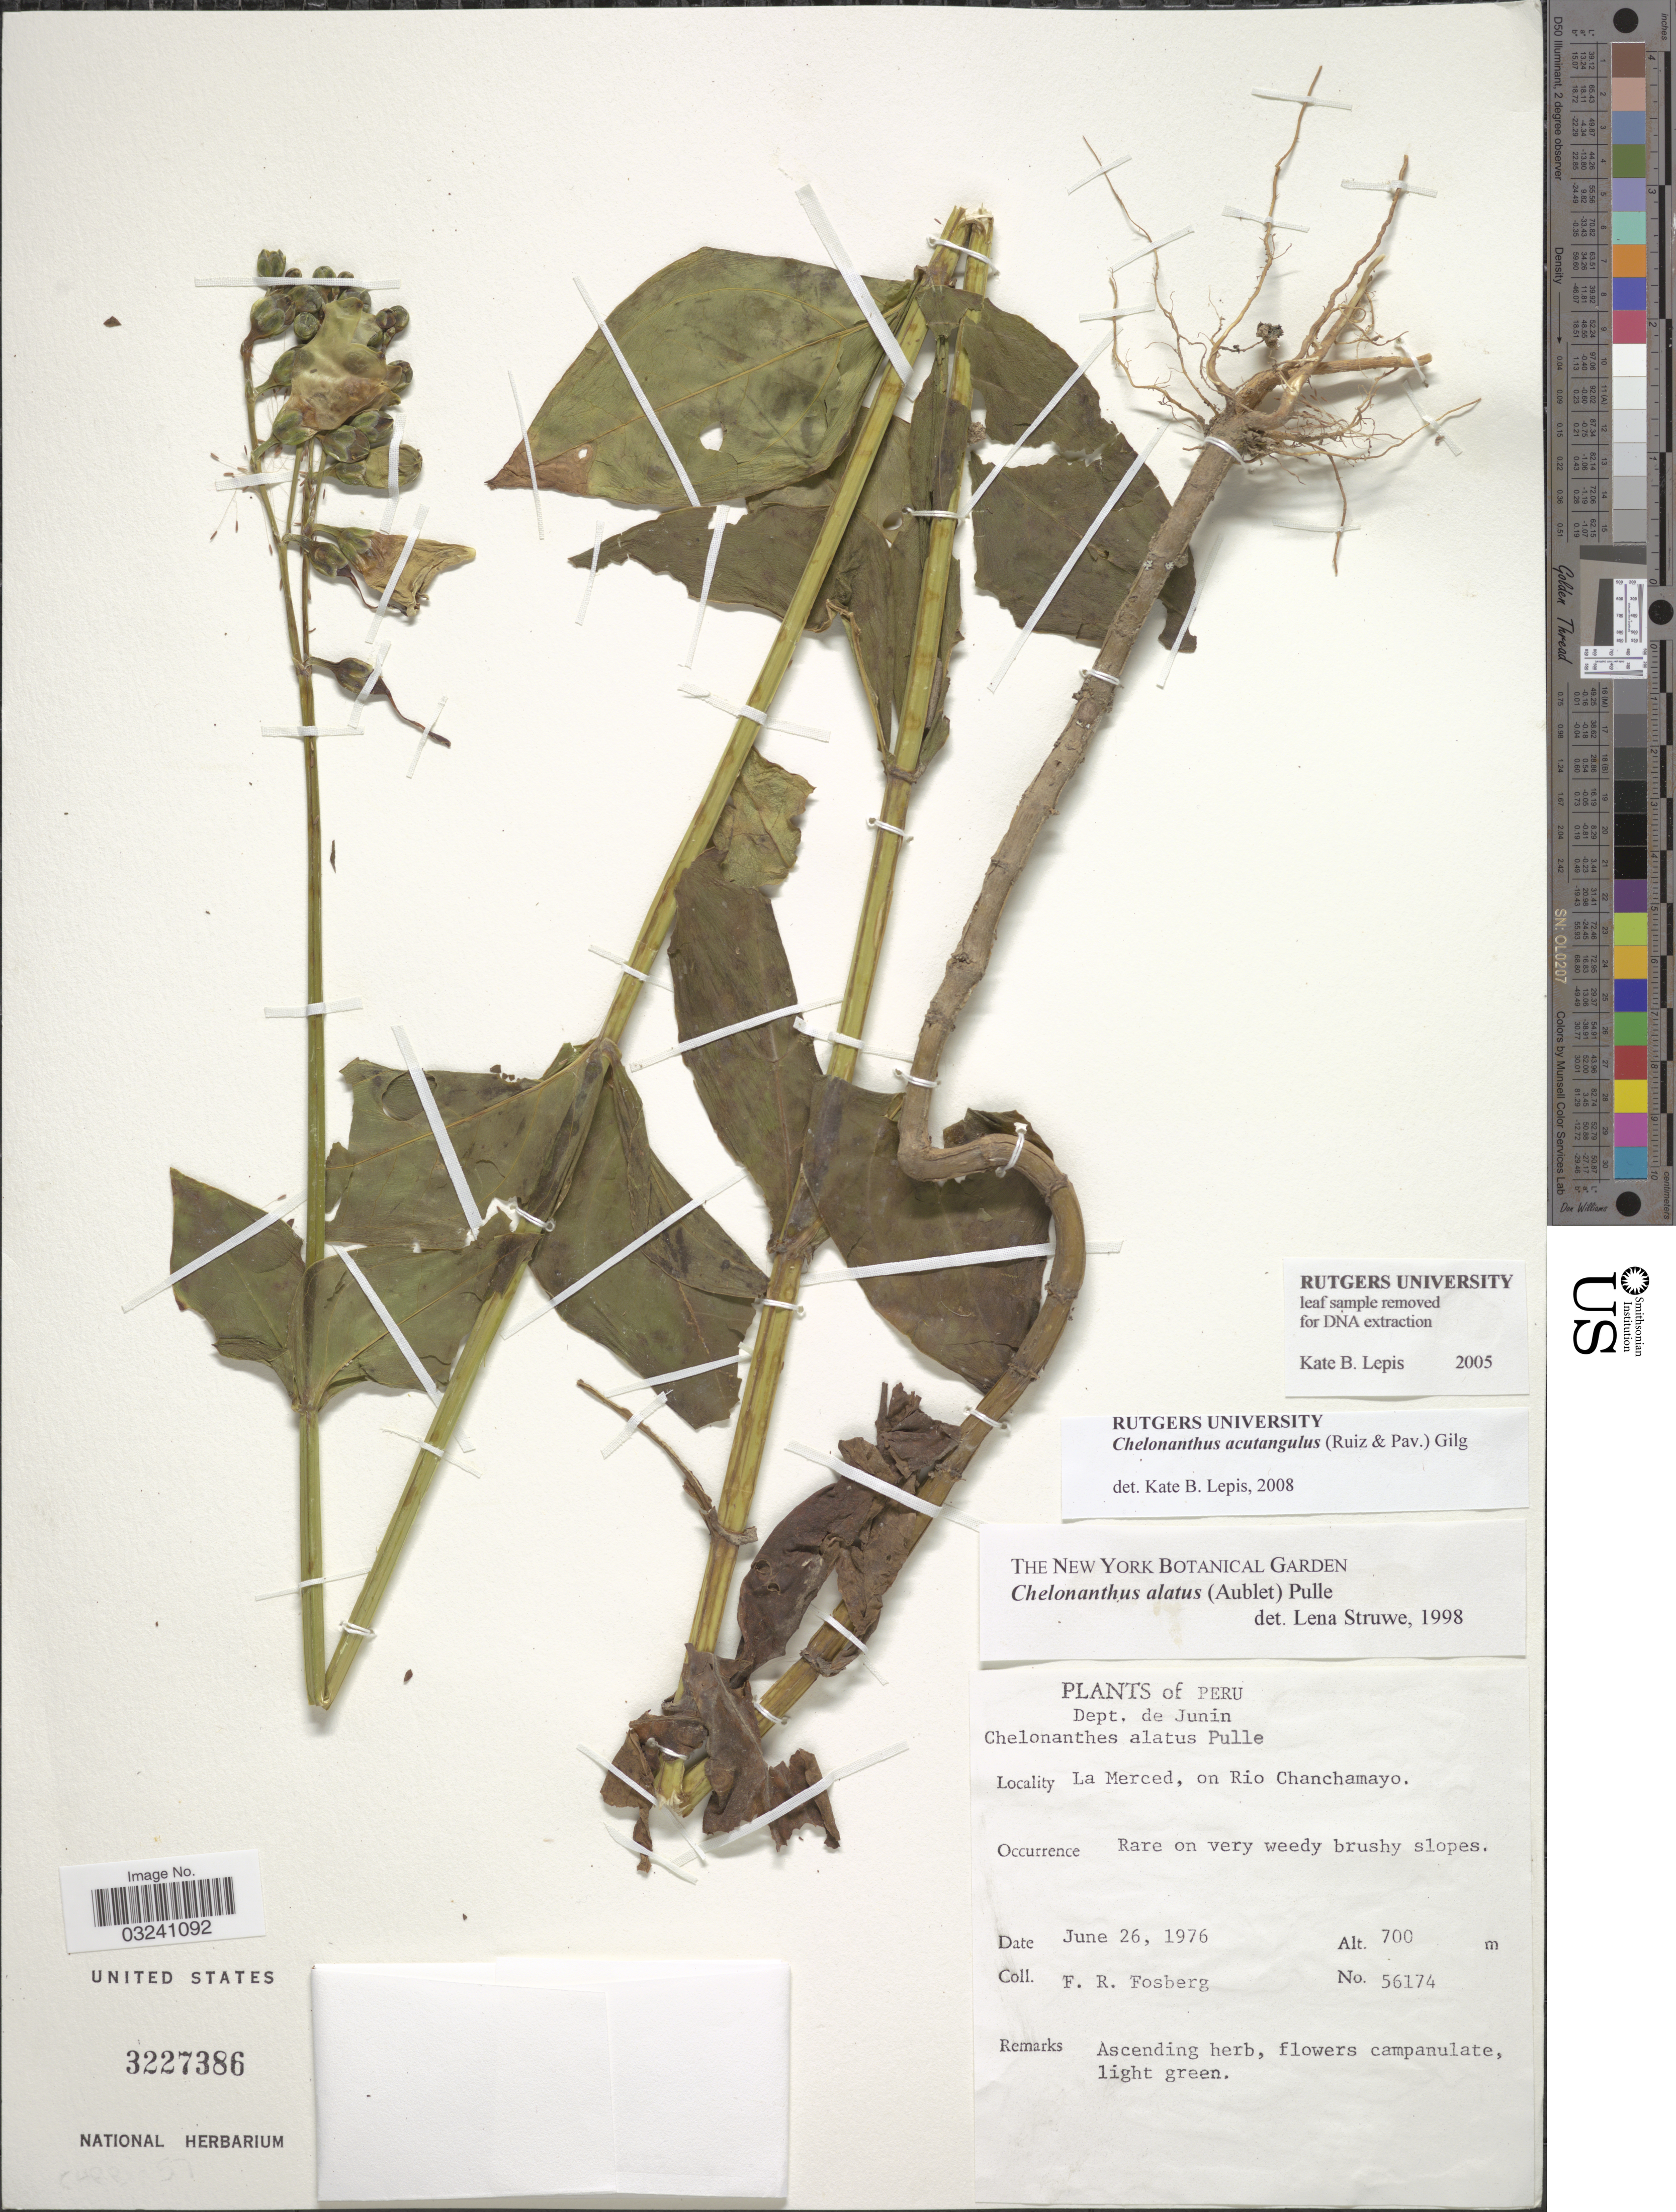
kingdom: Plantae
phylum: Tracheophyta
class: Magnoliopsida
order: Gentianales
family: Gentianaceae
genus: Chelonanthus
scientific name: Chelonanthus acutangulus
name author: (Ruiz & Pav.) Gilg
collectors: F. R. Fosberg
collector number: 56174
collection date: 1976-06-26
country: Peru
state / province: Junín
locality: Dept. de Junin. La Merced, on Rio Chanchamayo.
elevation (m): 700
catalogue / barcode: US 3227386